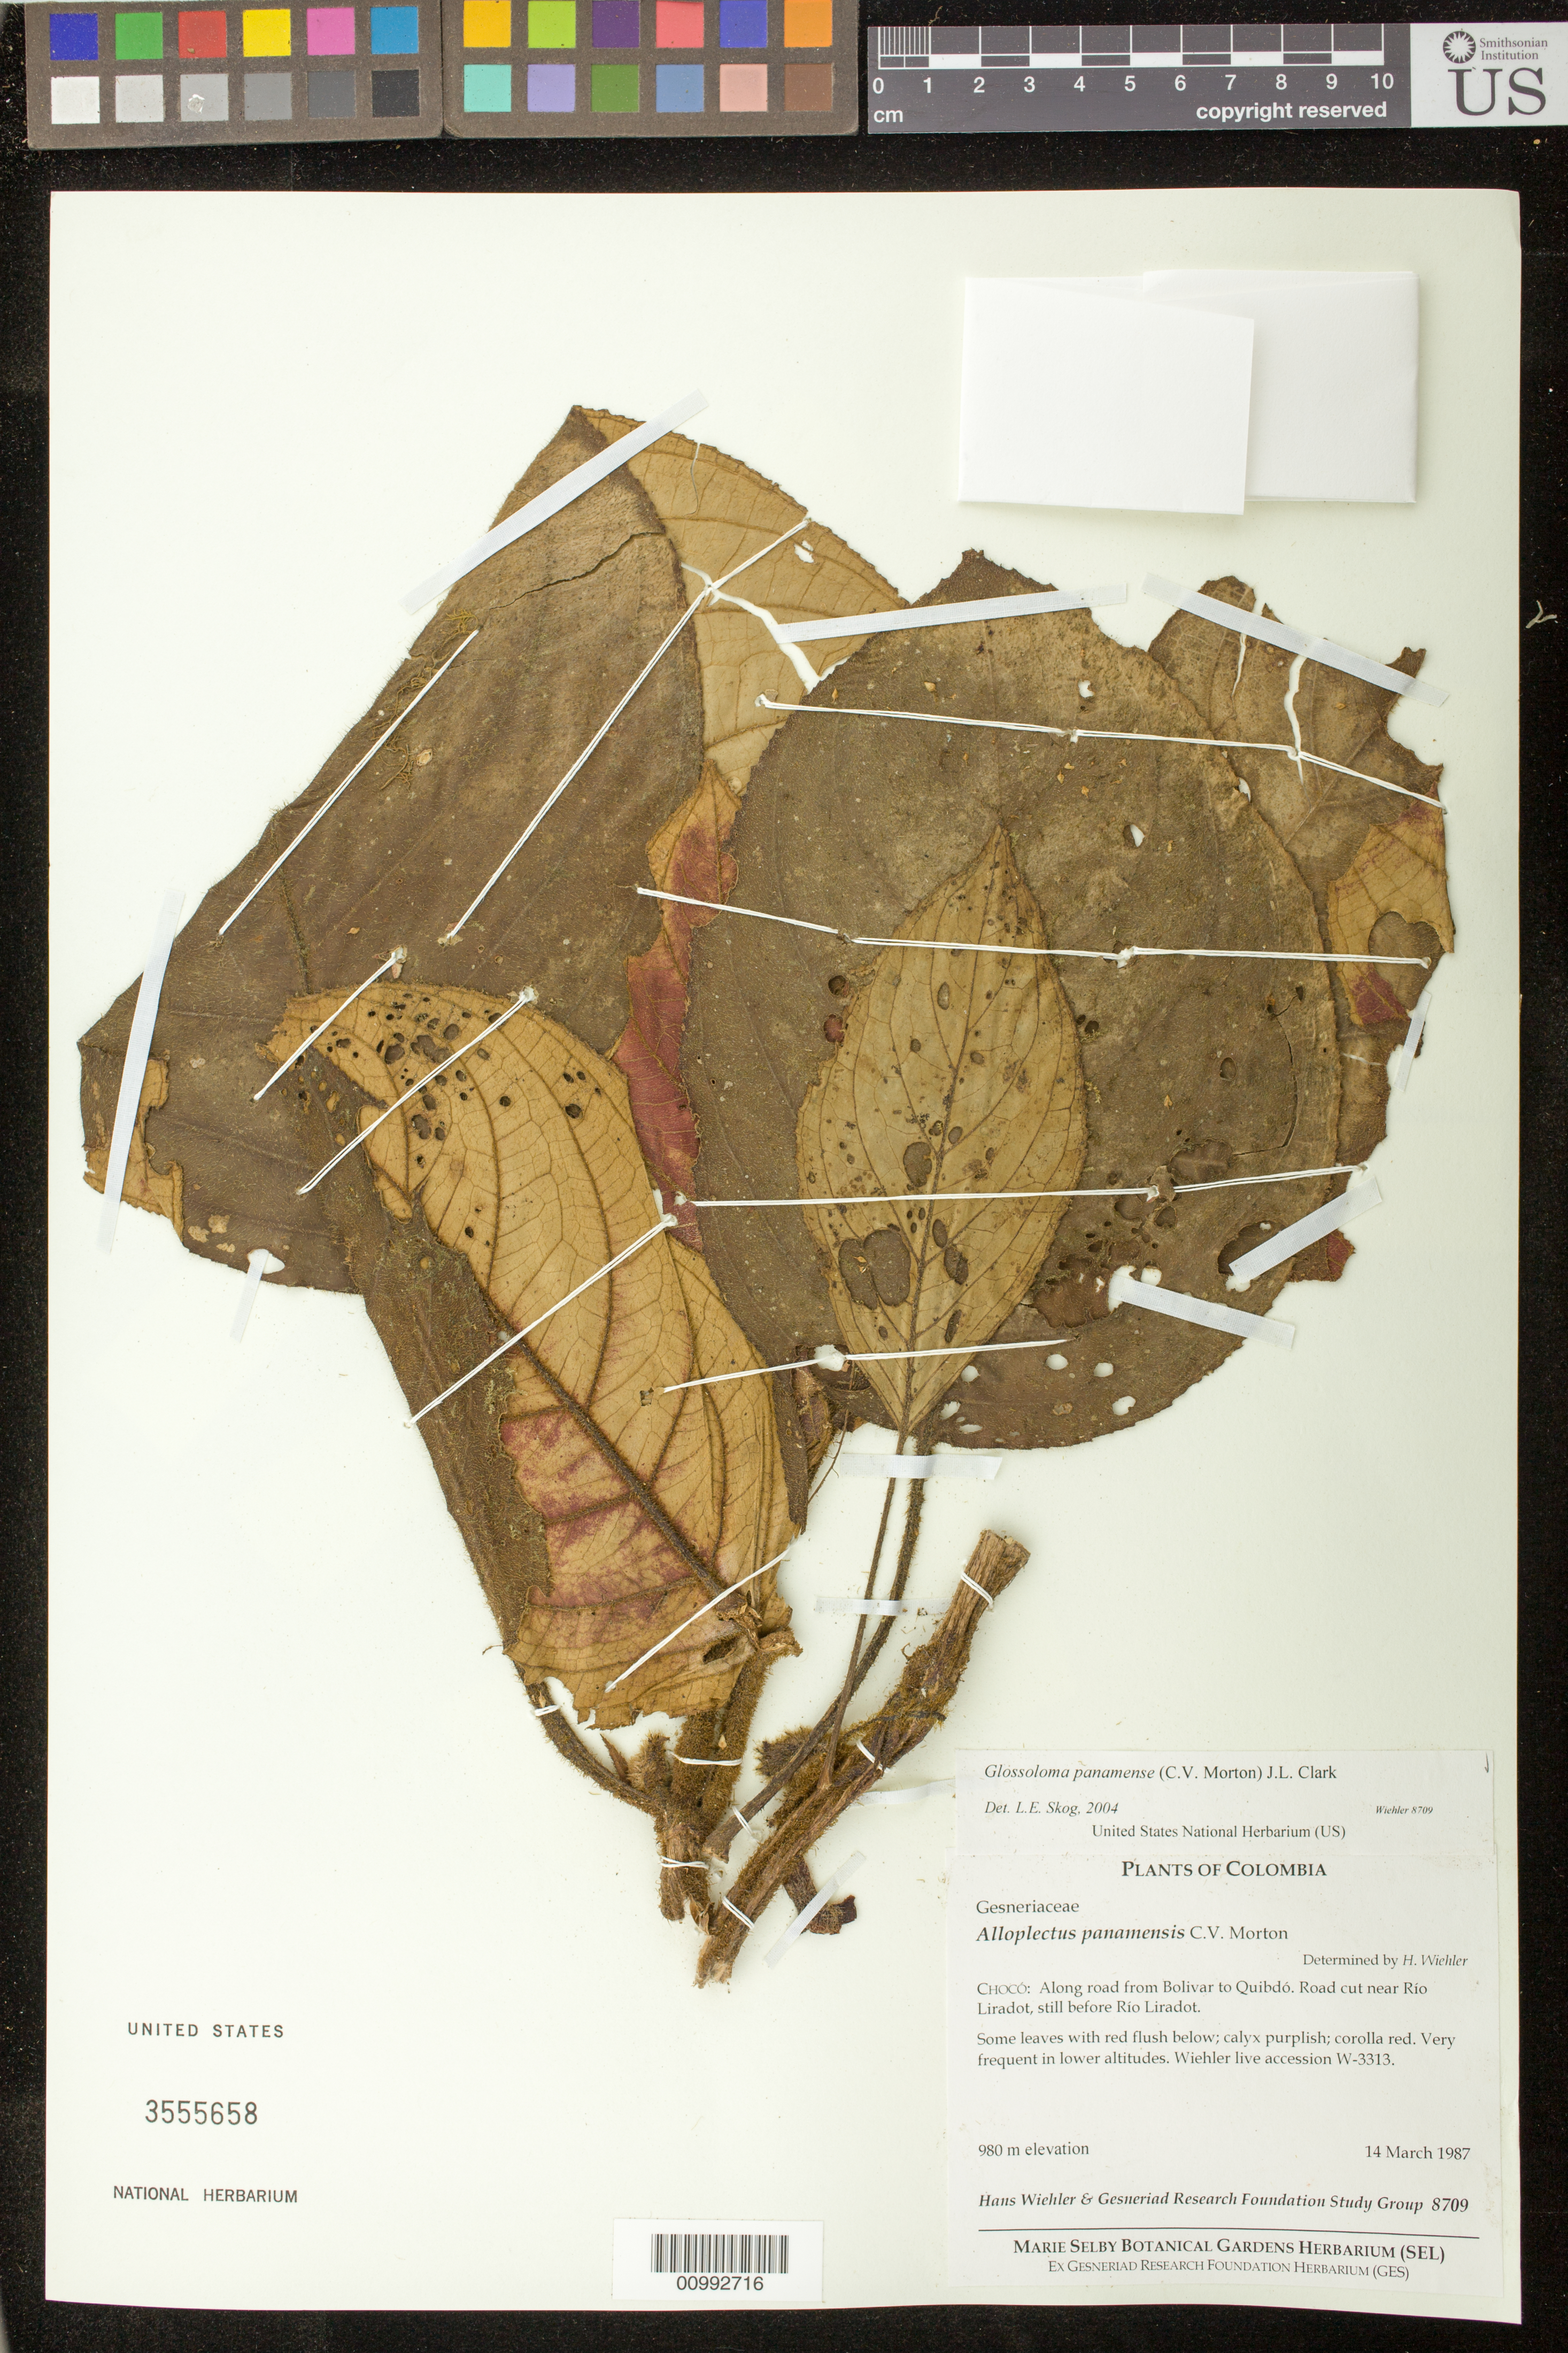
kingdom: Plantae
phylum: Tracheophyta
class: Magnoliopsida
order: Lamiales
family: Gesneriaceae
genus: Glossoloma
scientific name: Glossoloma panamense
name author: (C.V. Morton) J.L. Clark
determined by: Skog, Laurence E.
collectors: H. J. Wiehler & GRF Study Group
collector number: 8709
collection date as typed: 14 Mar 1987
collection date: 1987-03-14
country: Colombia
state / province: Chocó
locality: Chocó: along road from Bolivar to Quibdó; road cut near Rio Liradot, still before Rio Liradot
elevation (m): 980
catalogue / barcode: US 3555658